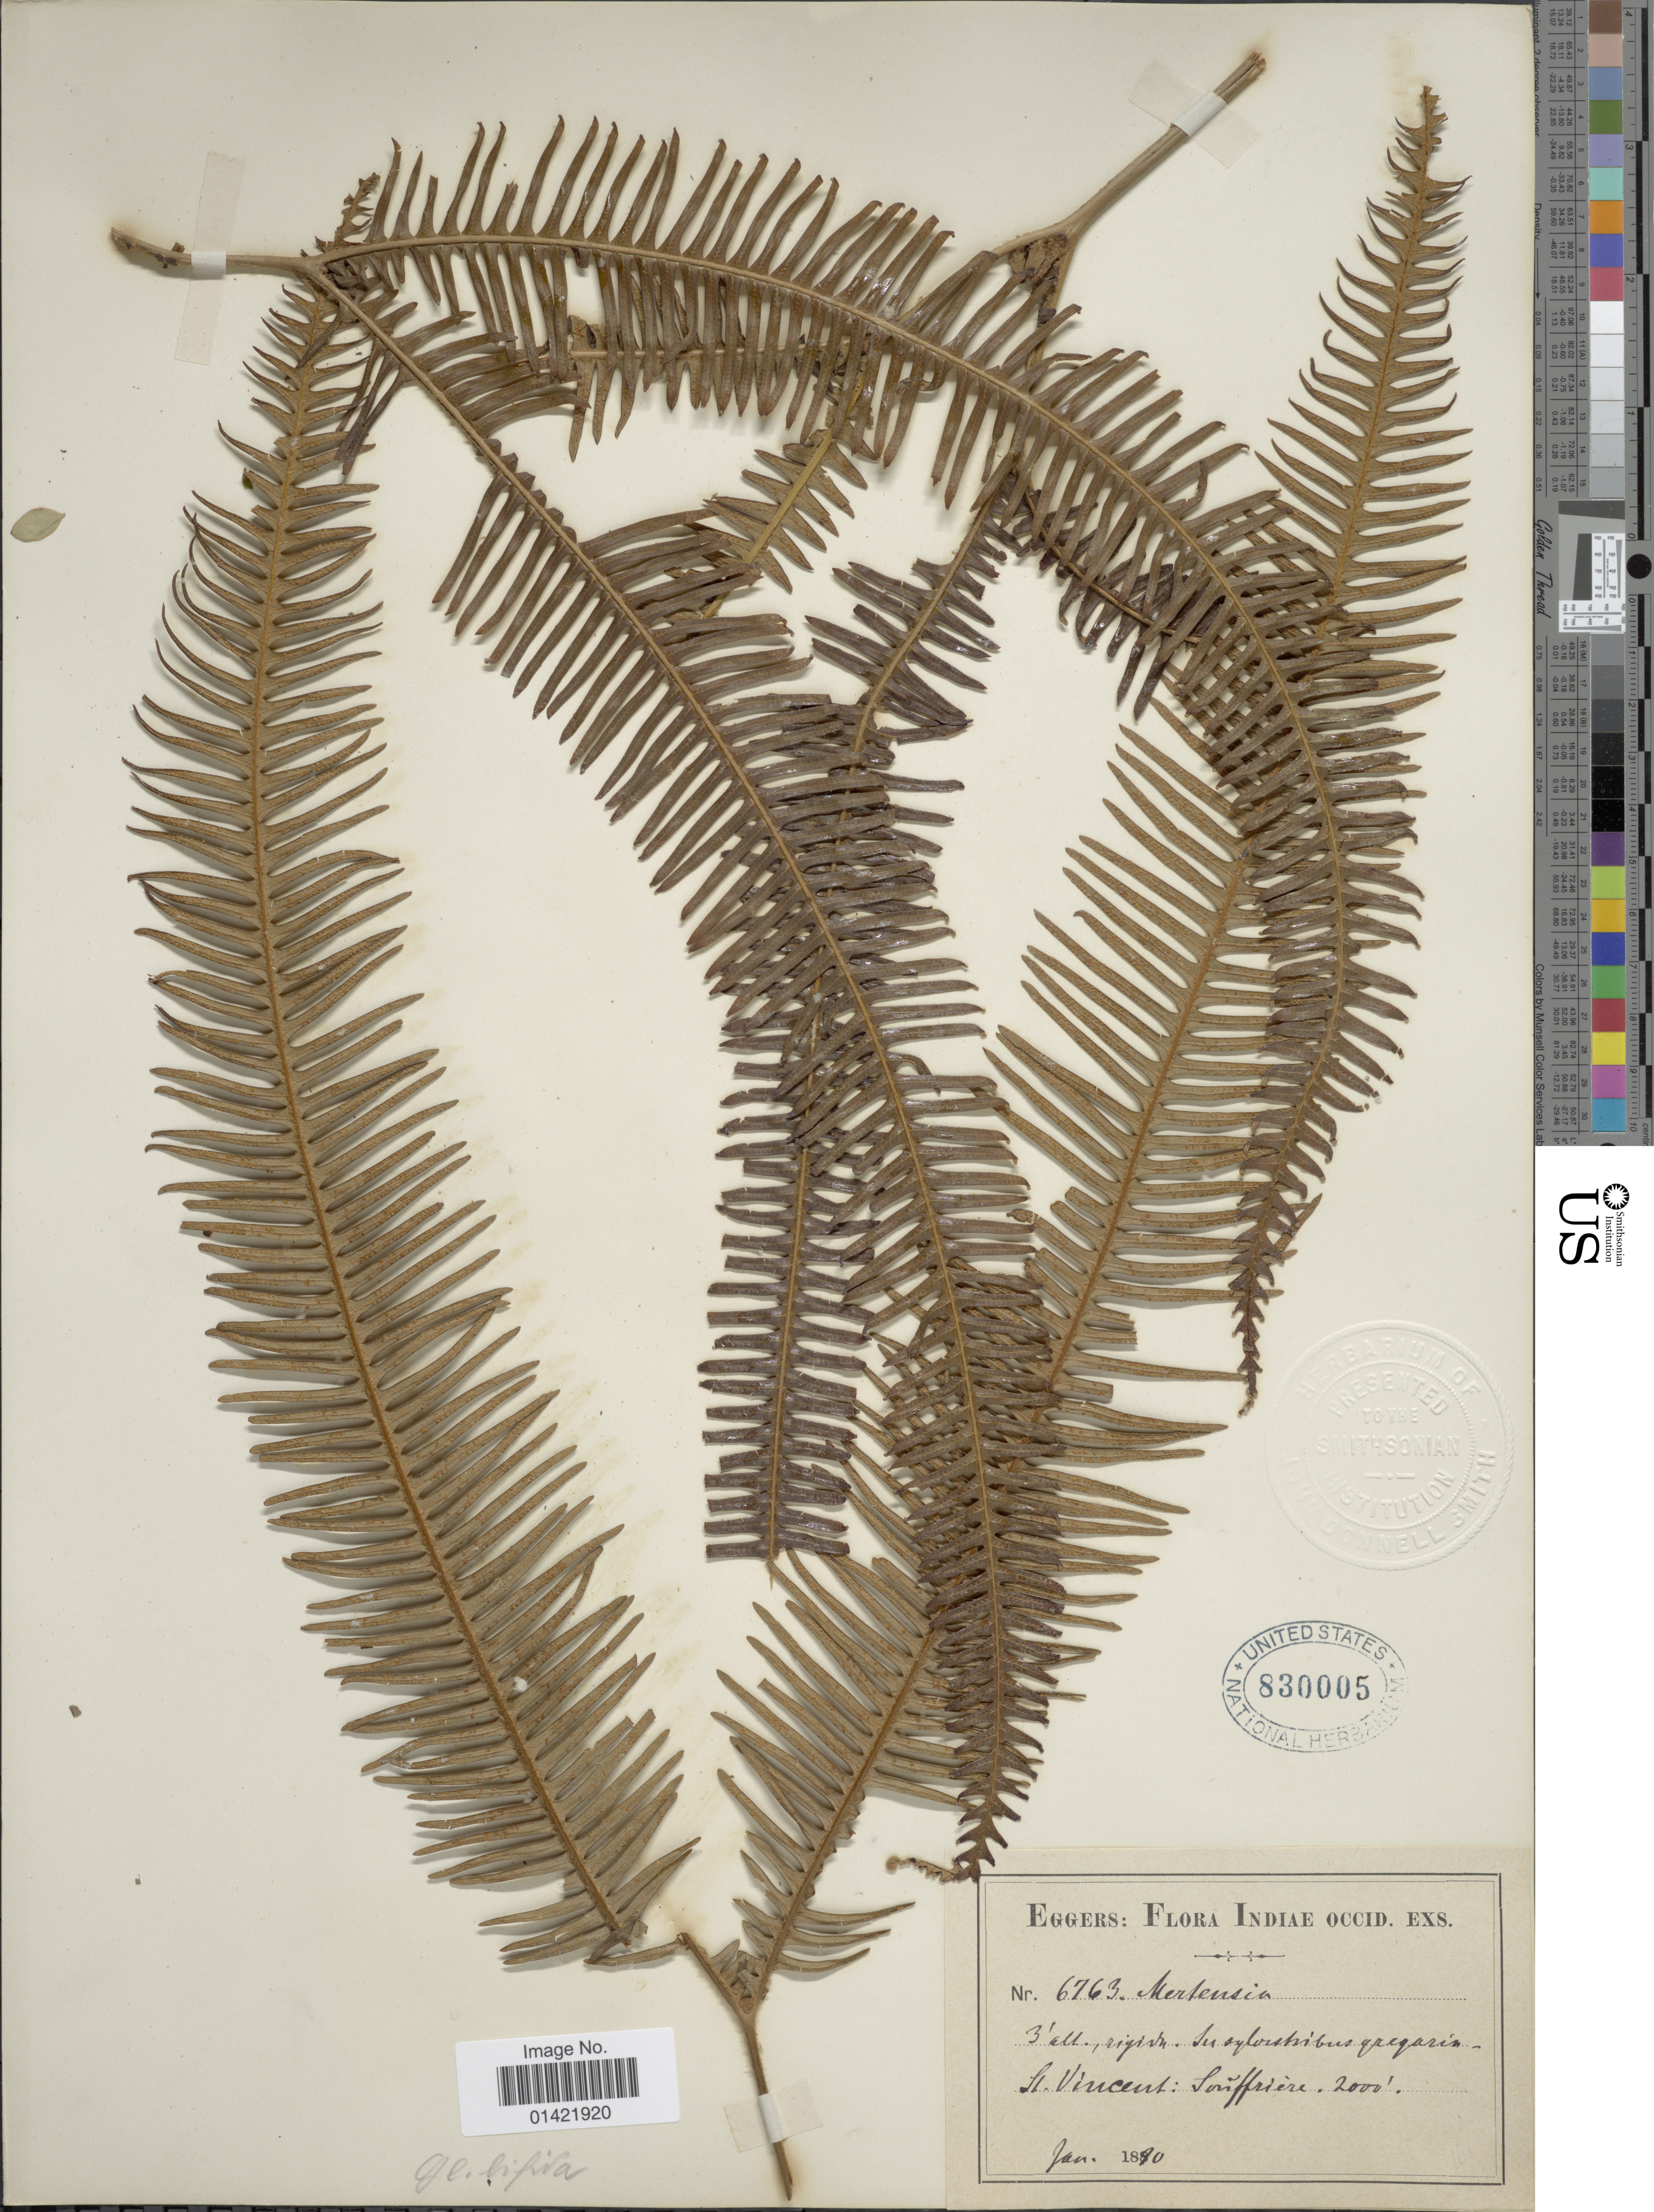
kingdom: Plantae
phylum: Tracheophyta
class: Polypodiopsida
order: Gleicheniales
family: Gleicheniaceae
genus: Sticherus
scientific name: Sticherus bifidus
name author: (Willd.) Ching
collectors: -. Eggers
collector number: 6763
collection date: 1890-01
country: St. Vincent - Grenadines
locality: St. Vincent: Souffriere.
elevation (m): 610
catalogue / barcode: US 830005